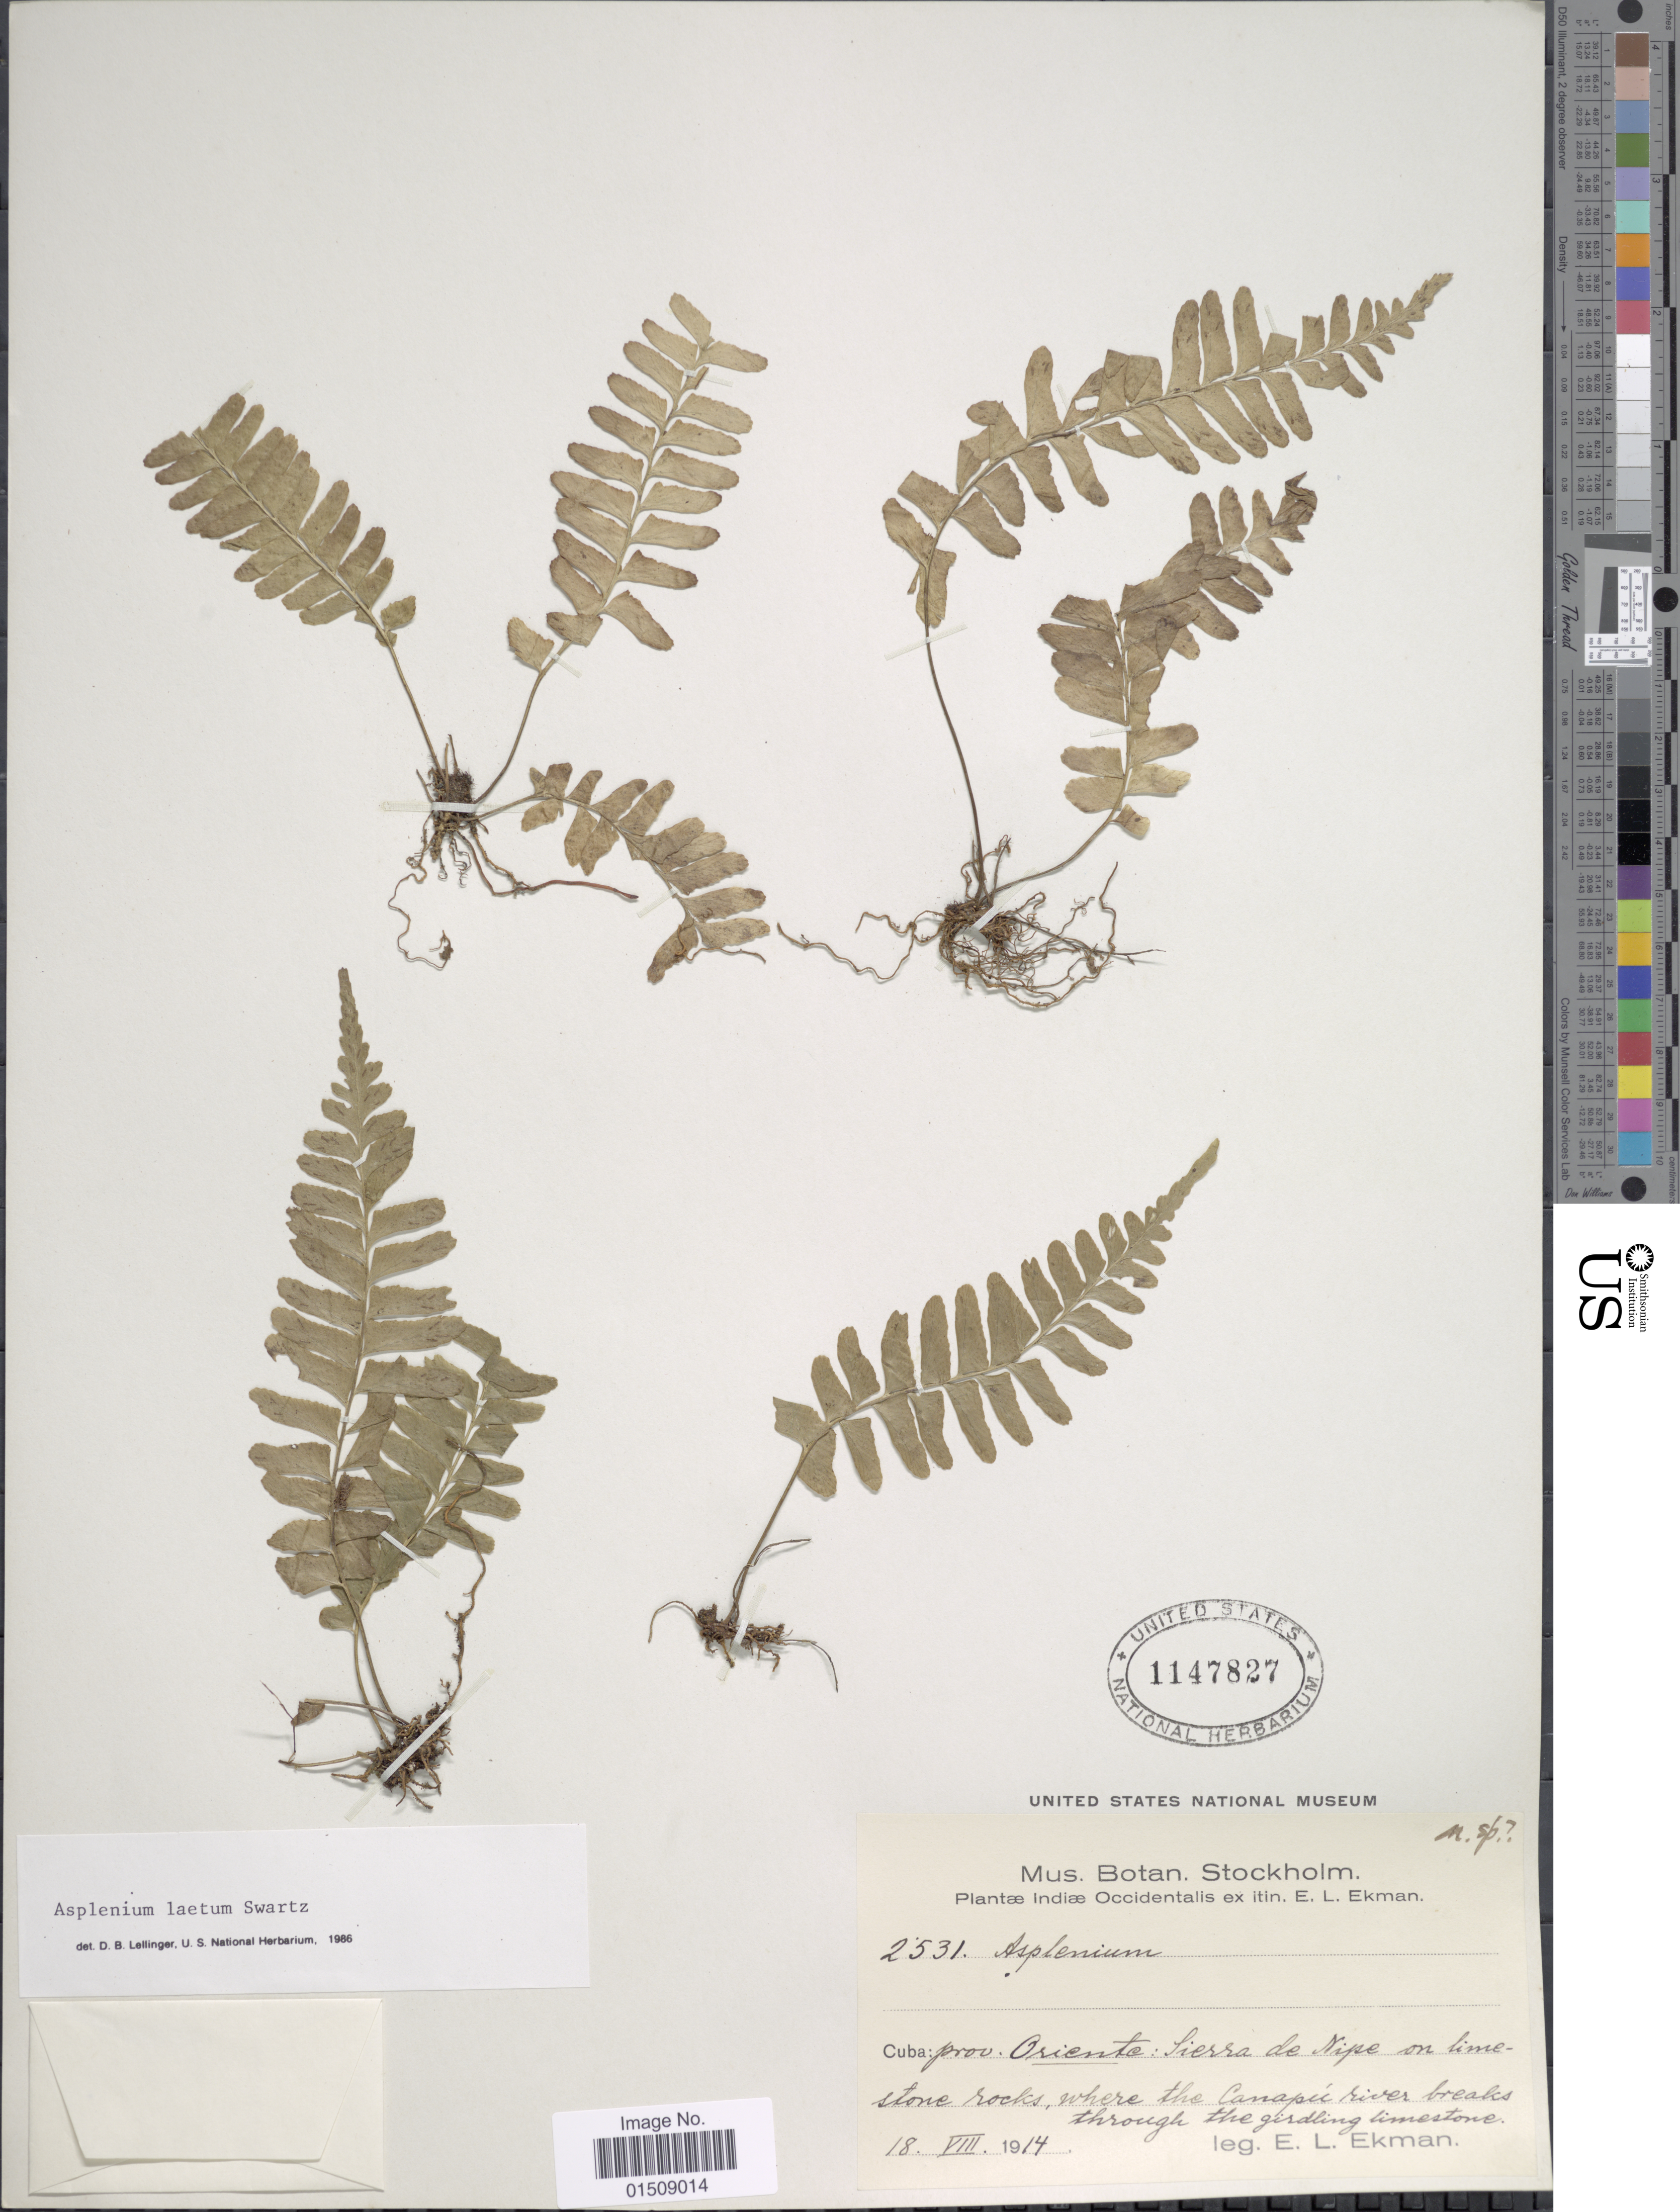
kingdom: Plantae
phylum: Tracheophyta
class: Polypodiopsida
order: Polypodiales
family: Aspleniaceae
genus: Asplenium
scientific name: Asplenium laetum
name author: Sw.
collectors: E. L. Ekman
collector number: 2531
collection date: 1914-08-18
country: Cuba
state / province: Oriente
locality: Cuba: Prov. Oriente: Sierra de Nipe on limestone rocks, where the canapú river breaks through the girdling limestone.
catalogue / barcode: US 1147827